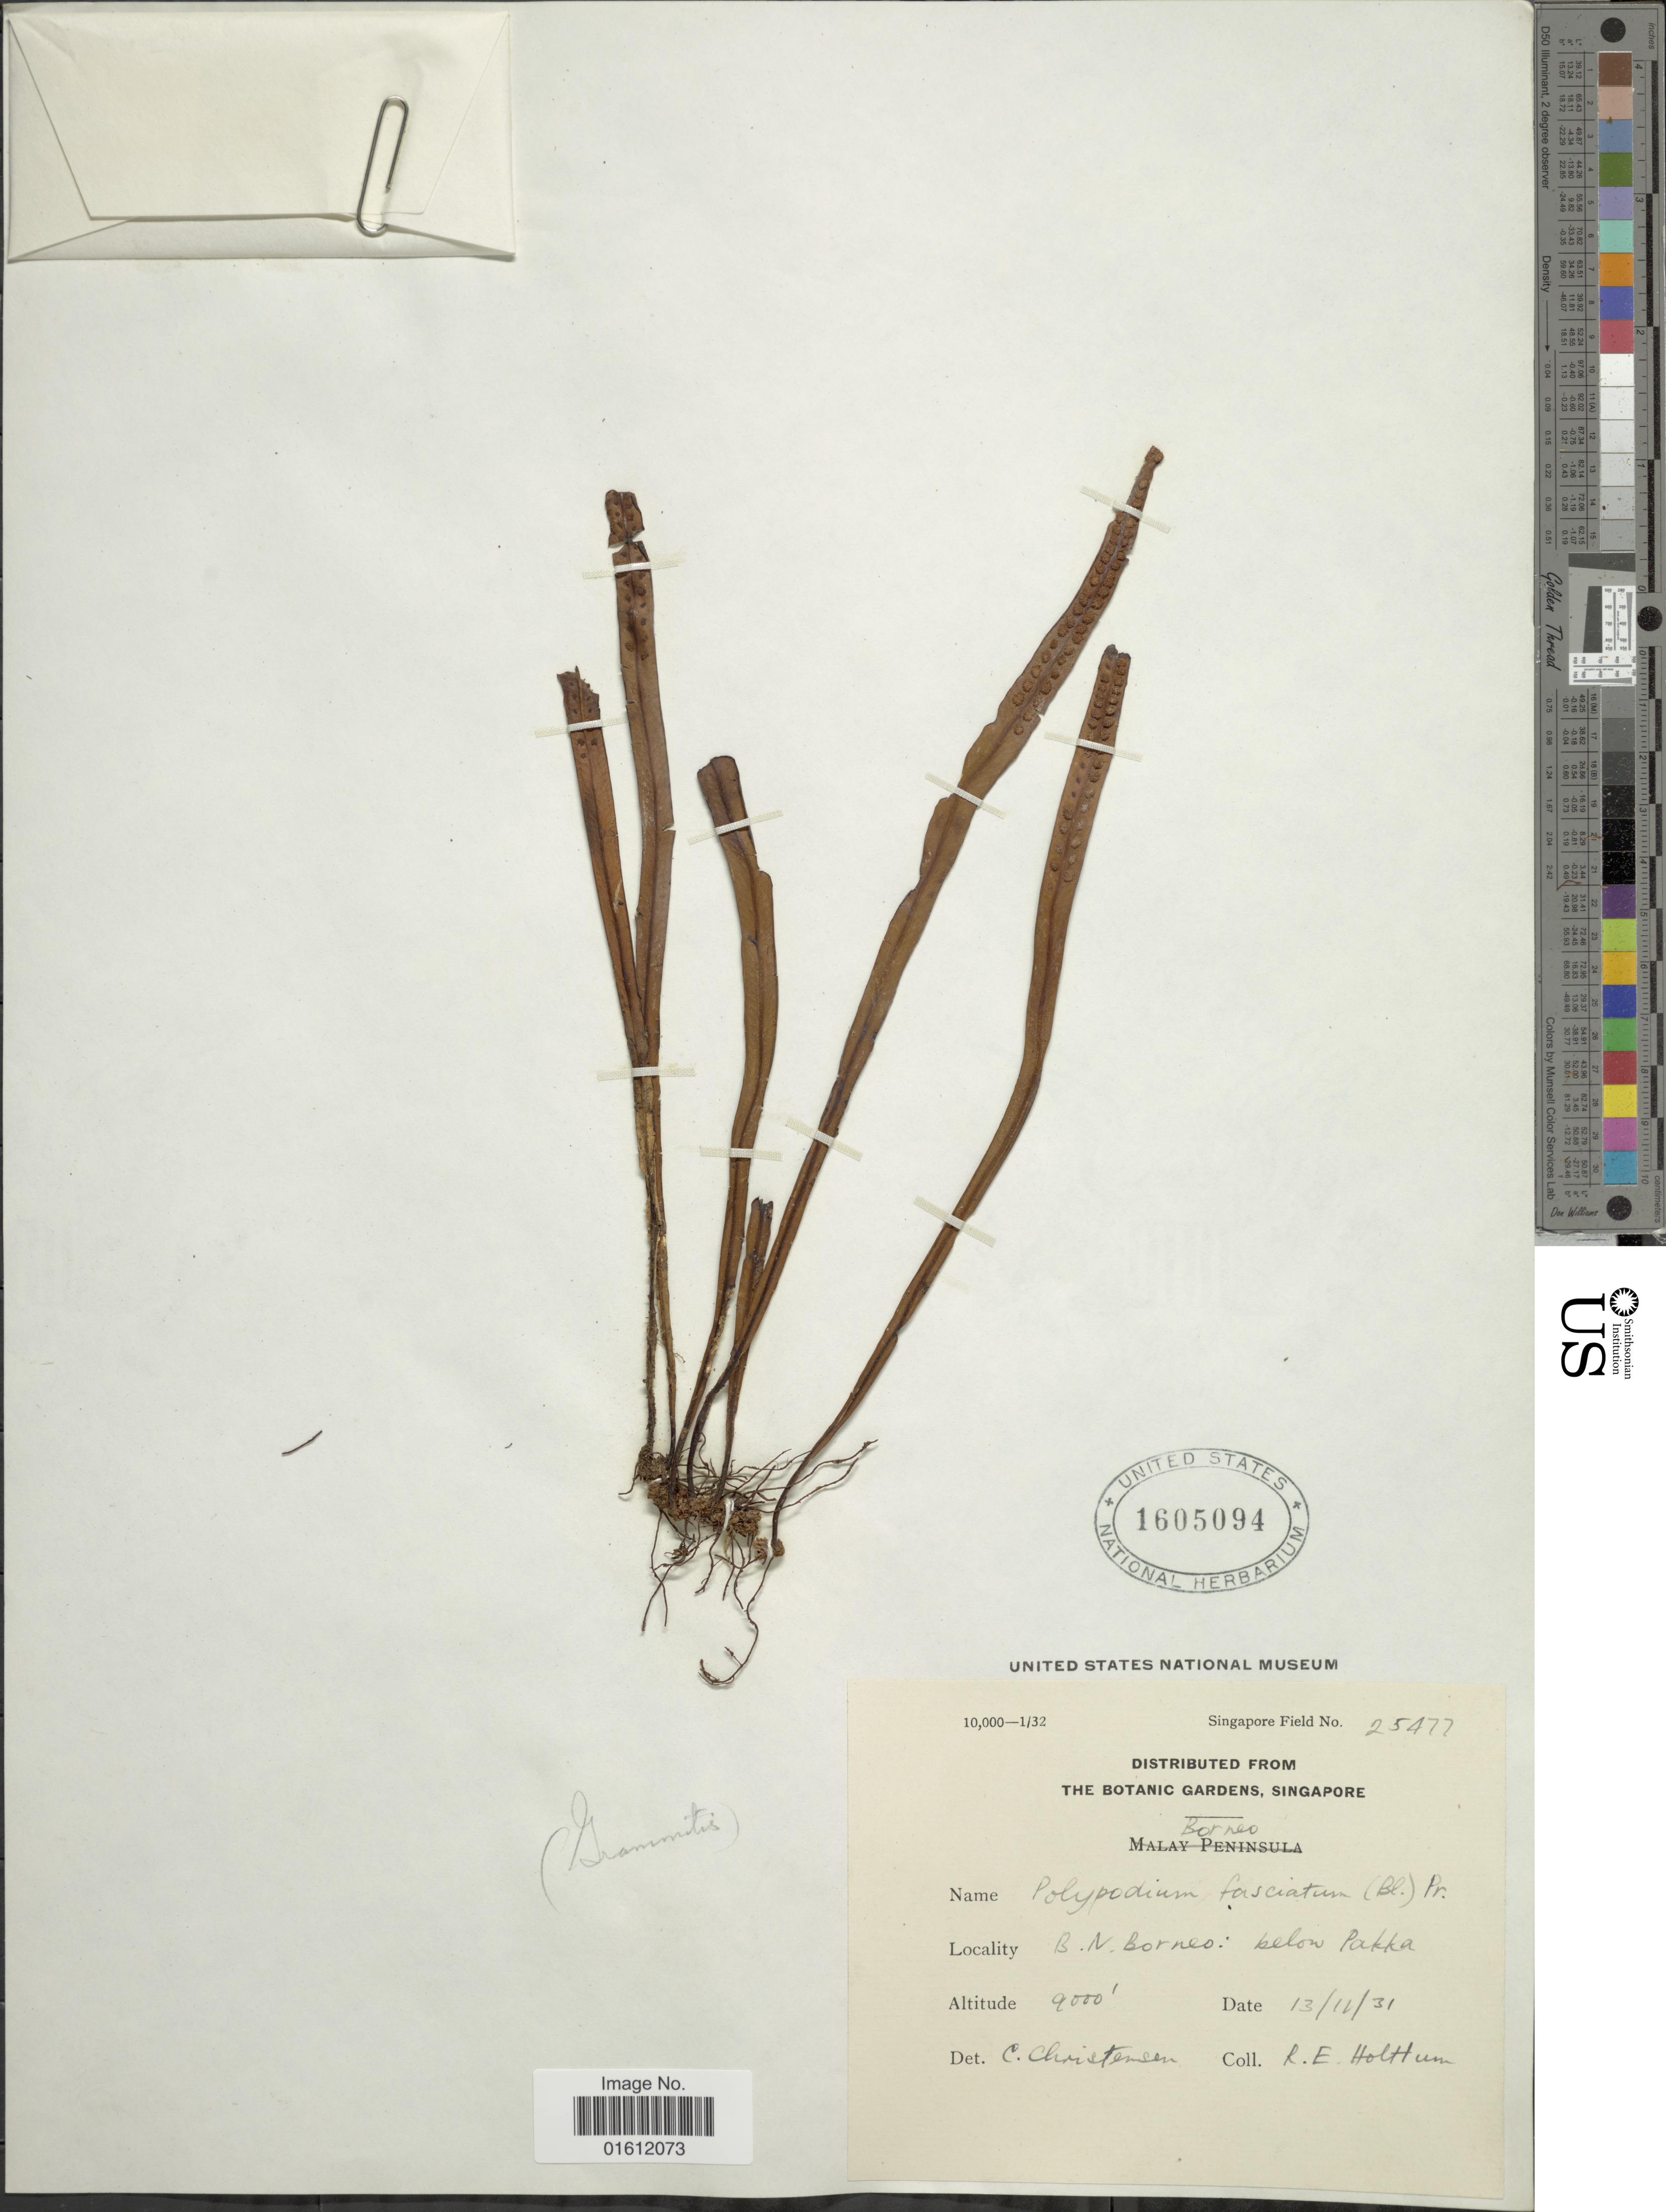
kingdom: Plantae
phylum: Tracheophyta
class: Polypodiopsida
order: Polypodiales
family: Polypodiaceae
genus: Oreogrammitis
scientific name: Oreogrammitis fasciata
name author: (Blume) Parris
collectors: R. E. Holttum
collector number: Singapore Field 25477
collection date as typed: Transcribed d/m/y: 13/11/31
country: Malaysia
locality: Borneo, B.N.Borneo: below Pakka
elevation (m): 2743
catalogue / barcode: US 1605094